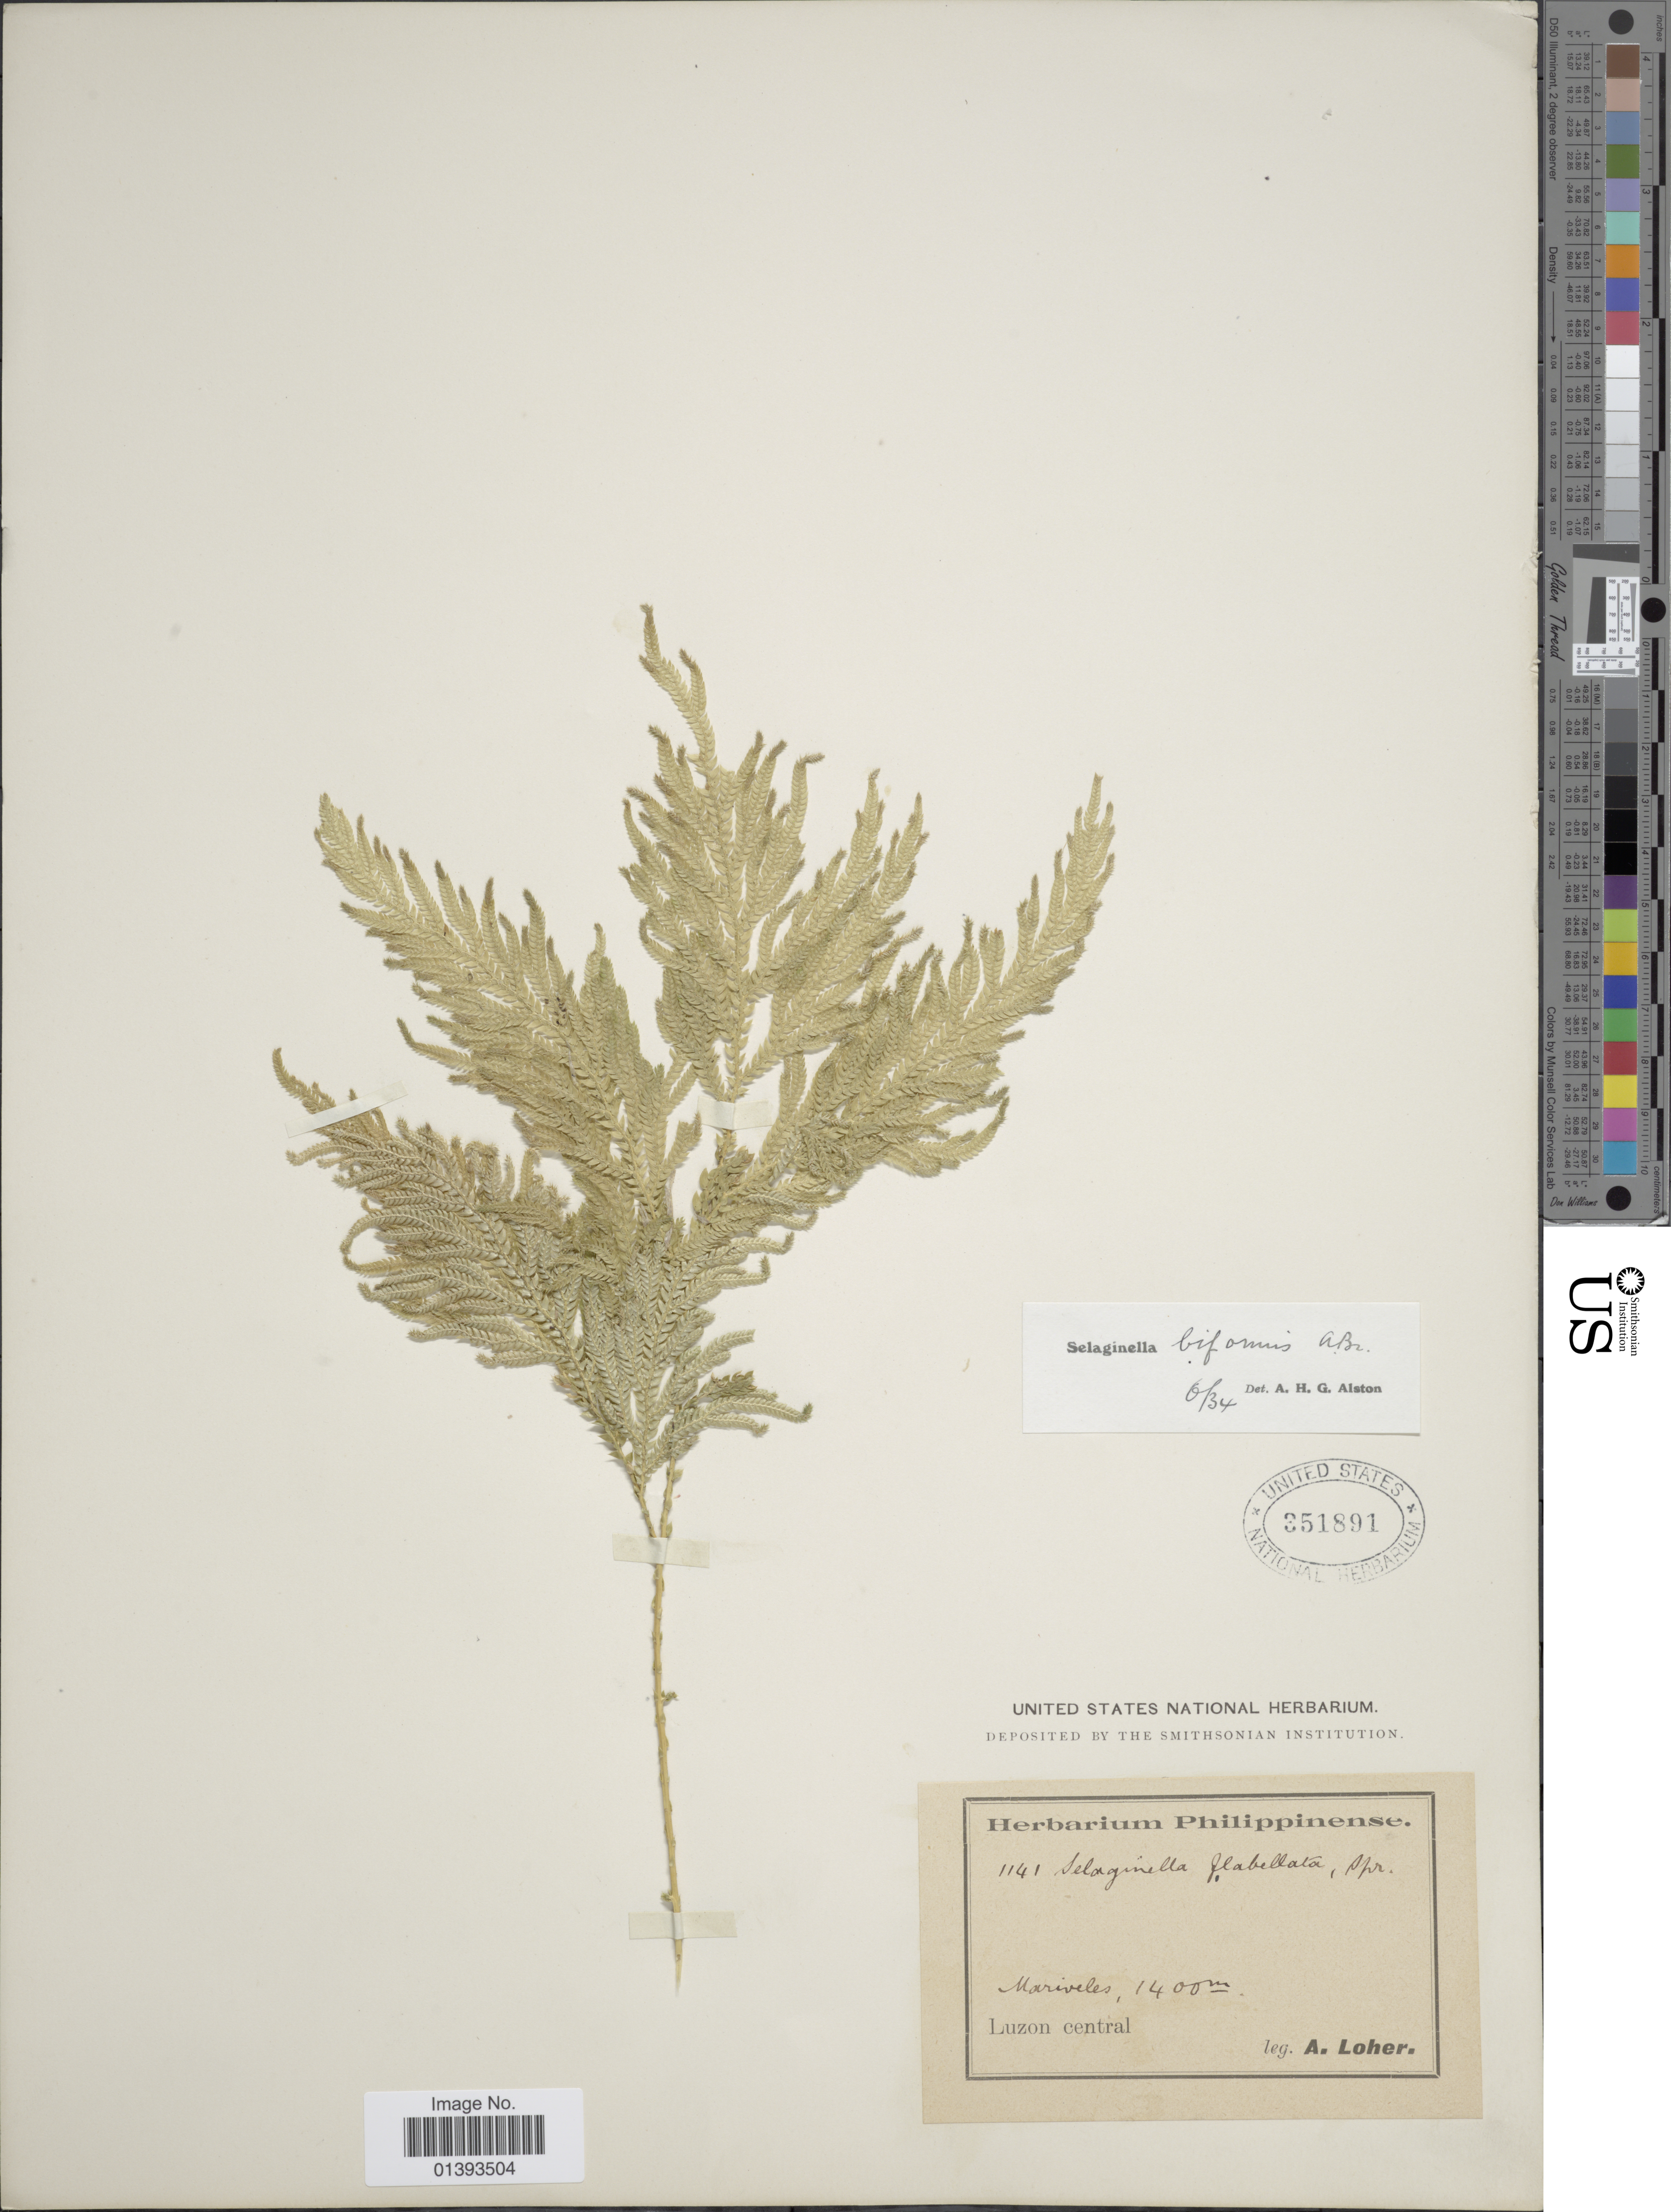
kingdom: Plantae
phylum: Tracheophyta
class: Lycopodiopsida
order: Selaginellales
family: Selaginellaceae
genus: Selaginella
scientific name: Selaginella biformis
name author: A. Braun ex Kuhn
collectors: A. Loher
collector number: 1141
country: Philippines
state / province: Central Luzon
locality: Mariveles, Luzon central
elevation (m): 1400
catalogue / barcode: US 351891